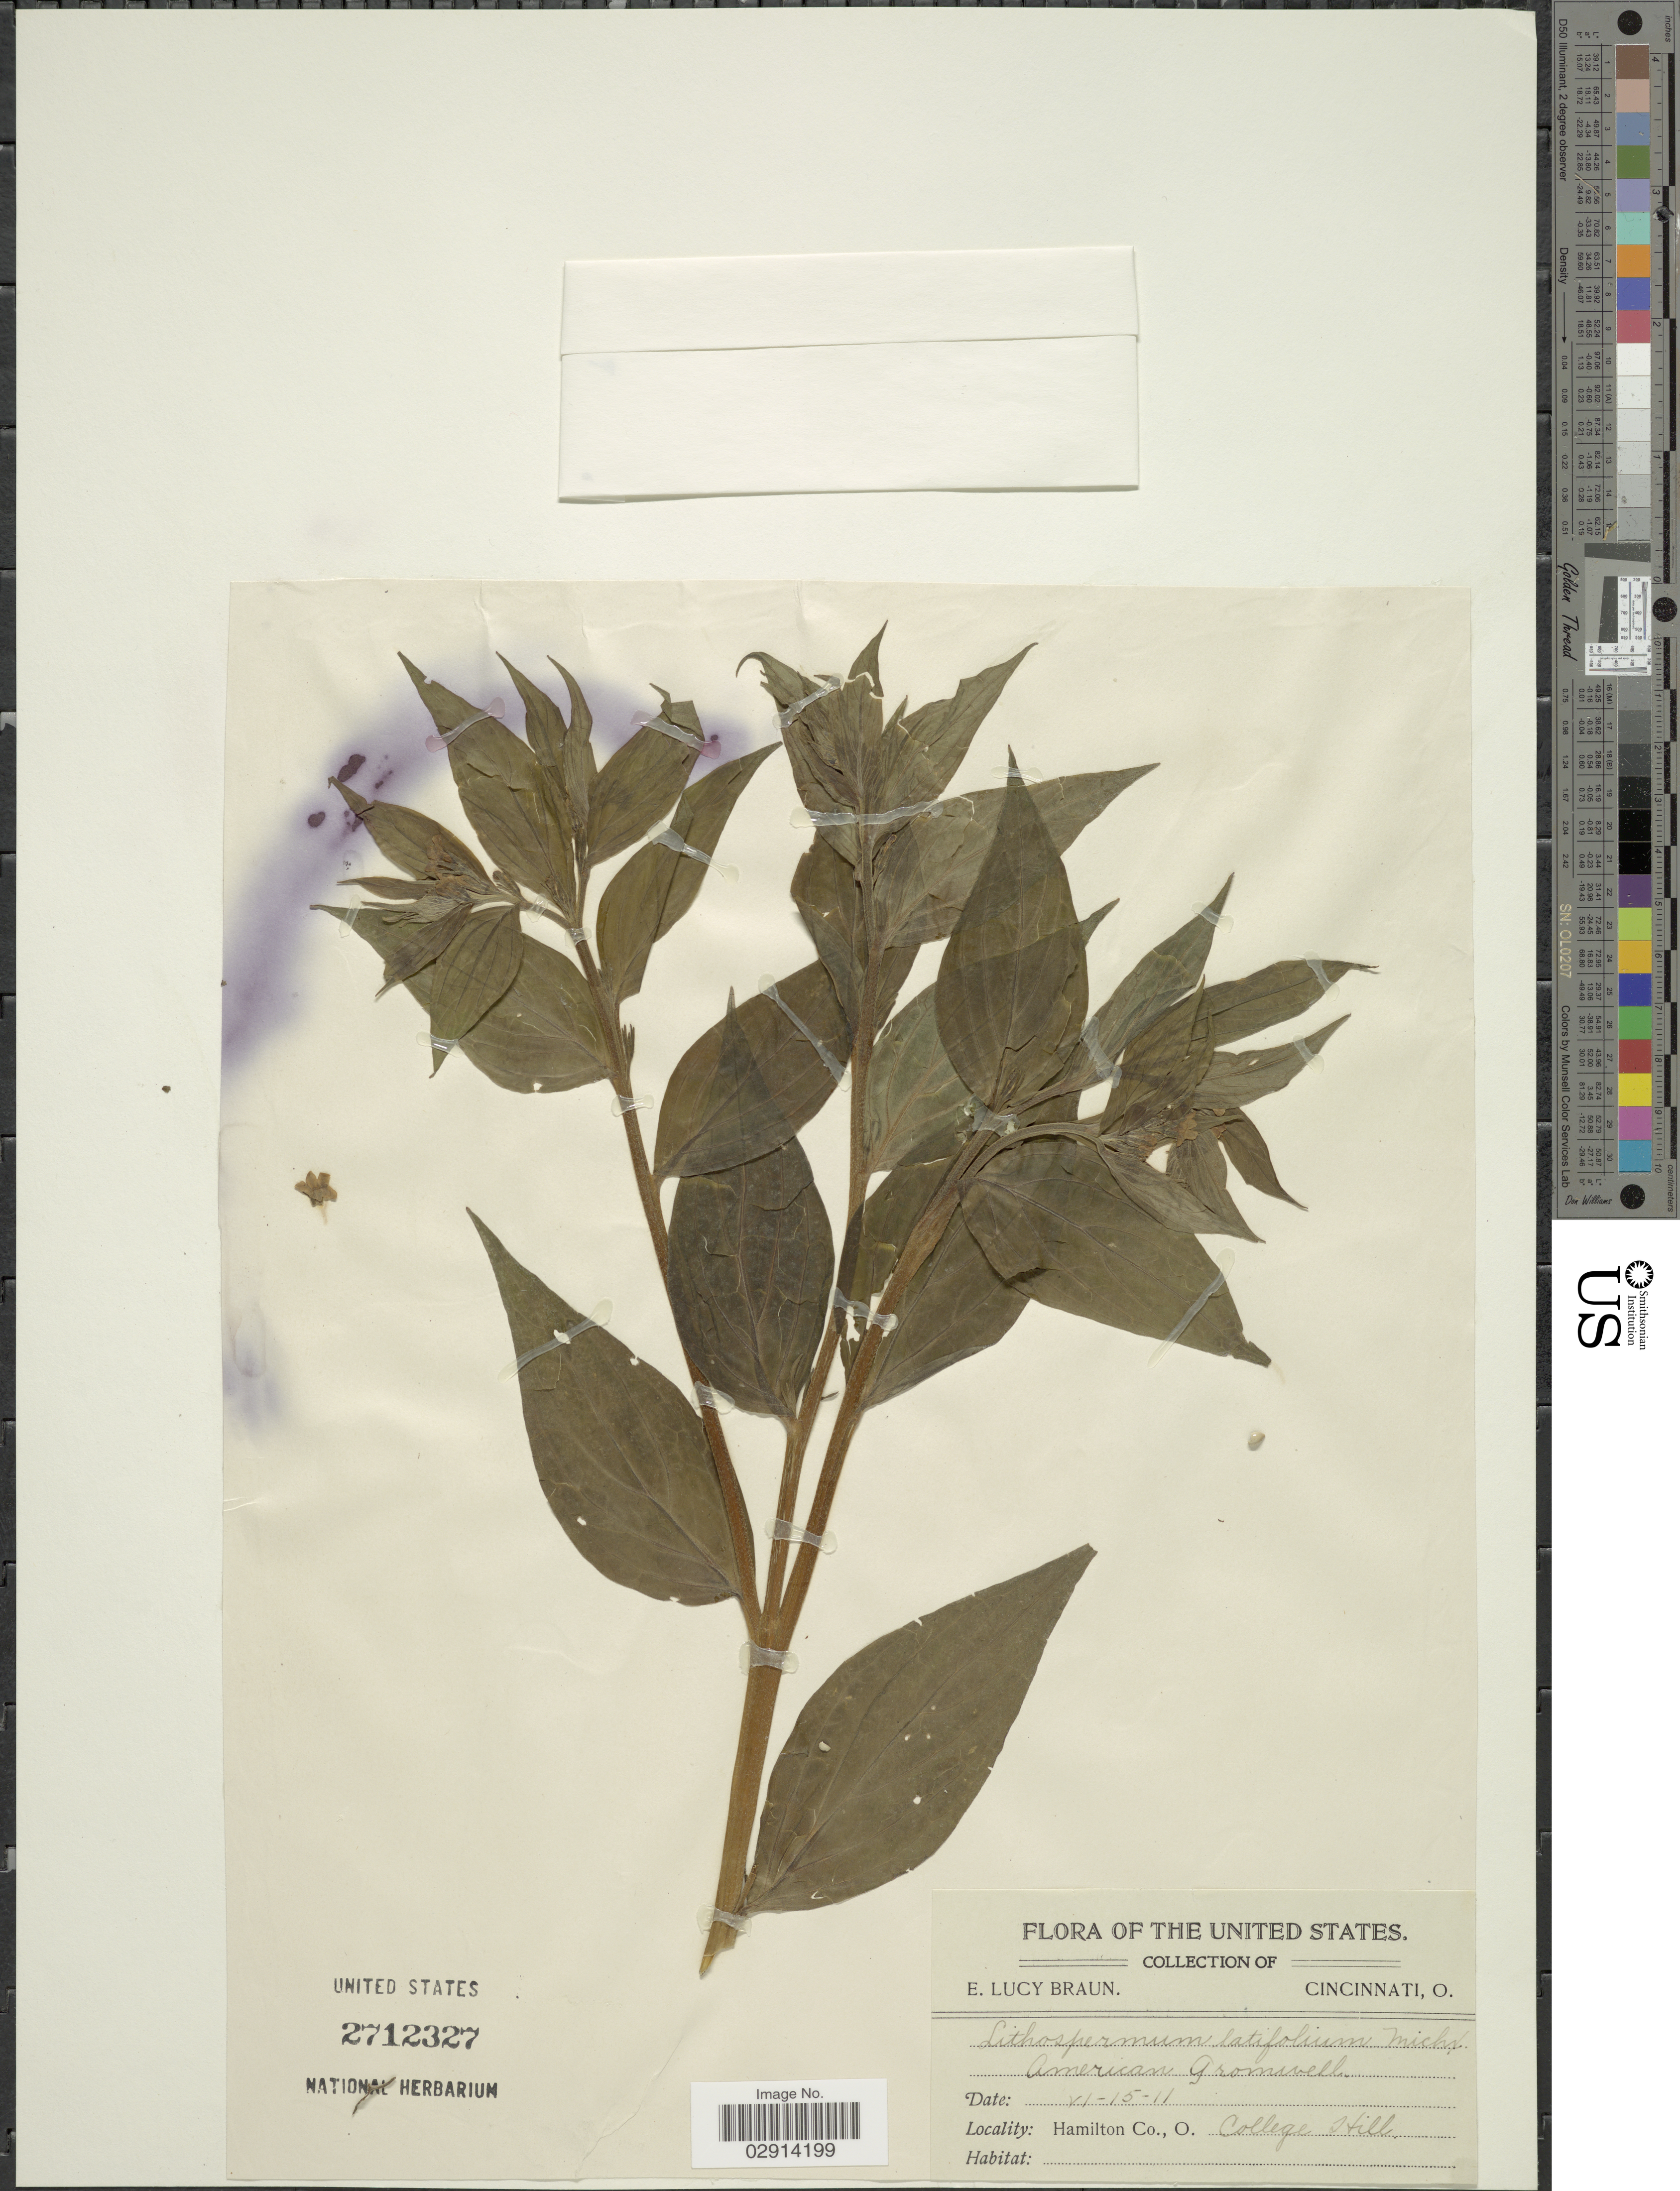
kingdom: Plantae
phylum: Tracheophyta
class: Magnoliopsida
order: Boraginales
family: Boraginaceae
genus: Lithospermum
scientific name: Lithospermum latifolium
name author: Michx.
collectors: E. L. Braun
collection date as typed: Transcribed d/m/y: 15/6/11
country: United States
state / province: Ohio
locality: Hamilton Co., O. College Hill.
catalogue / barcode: US 2712327